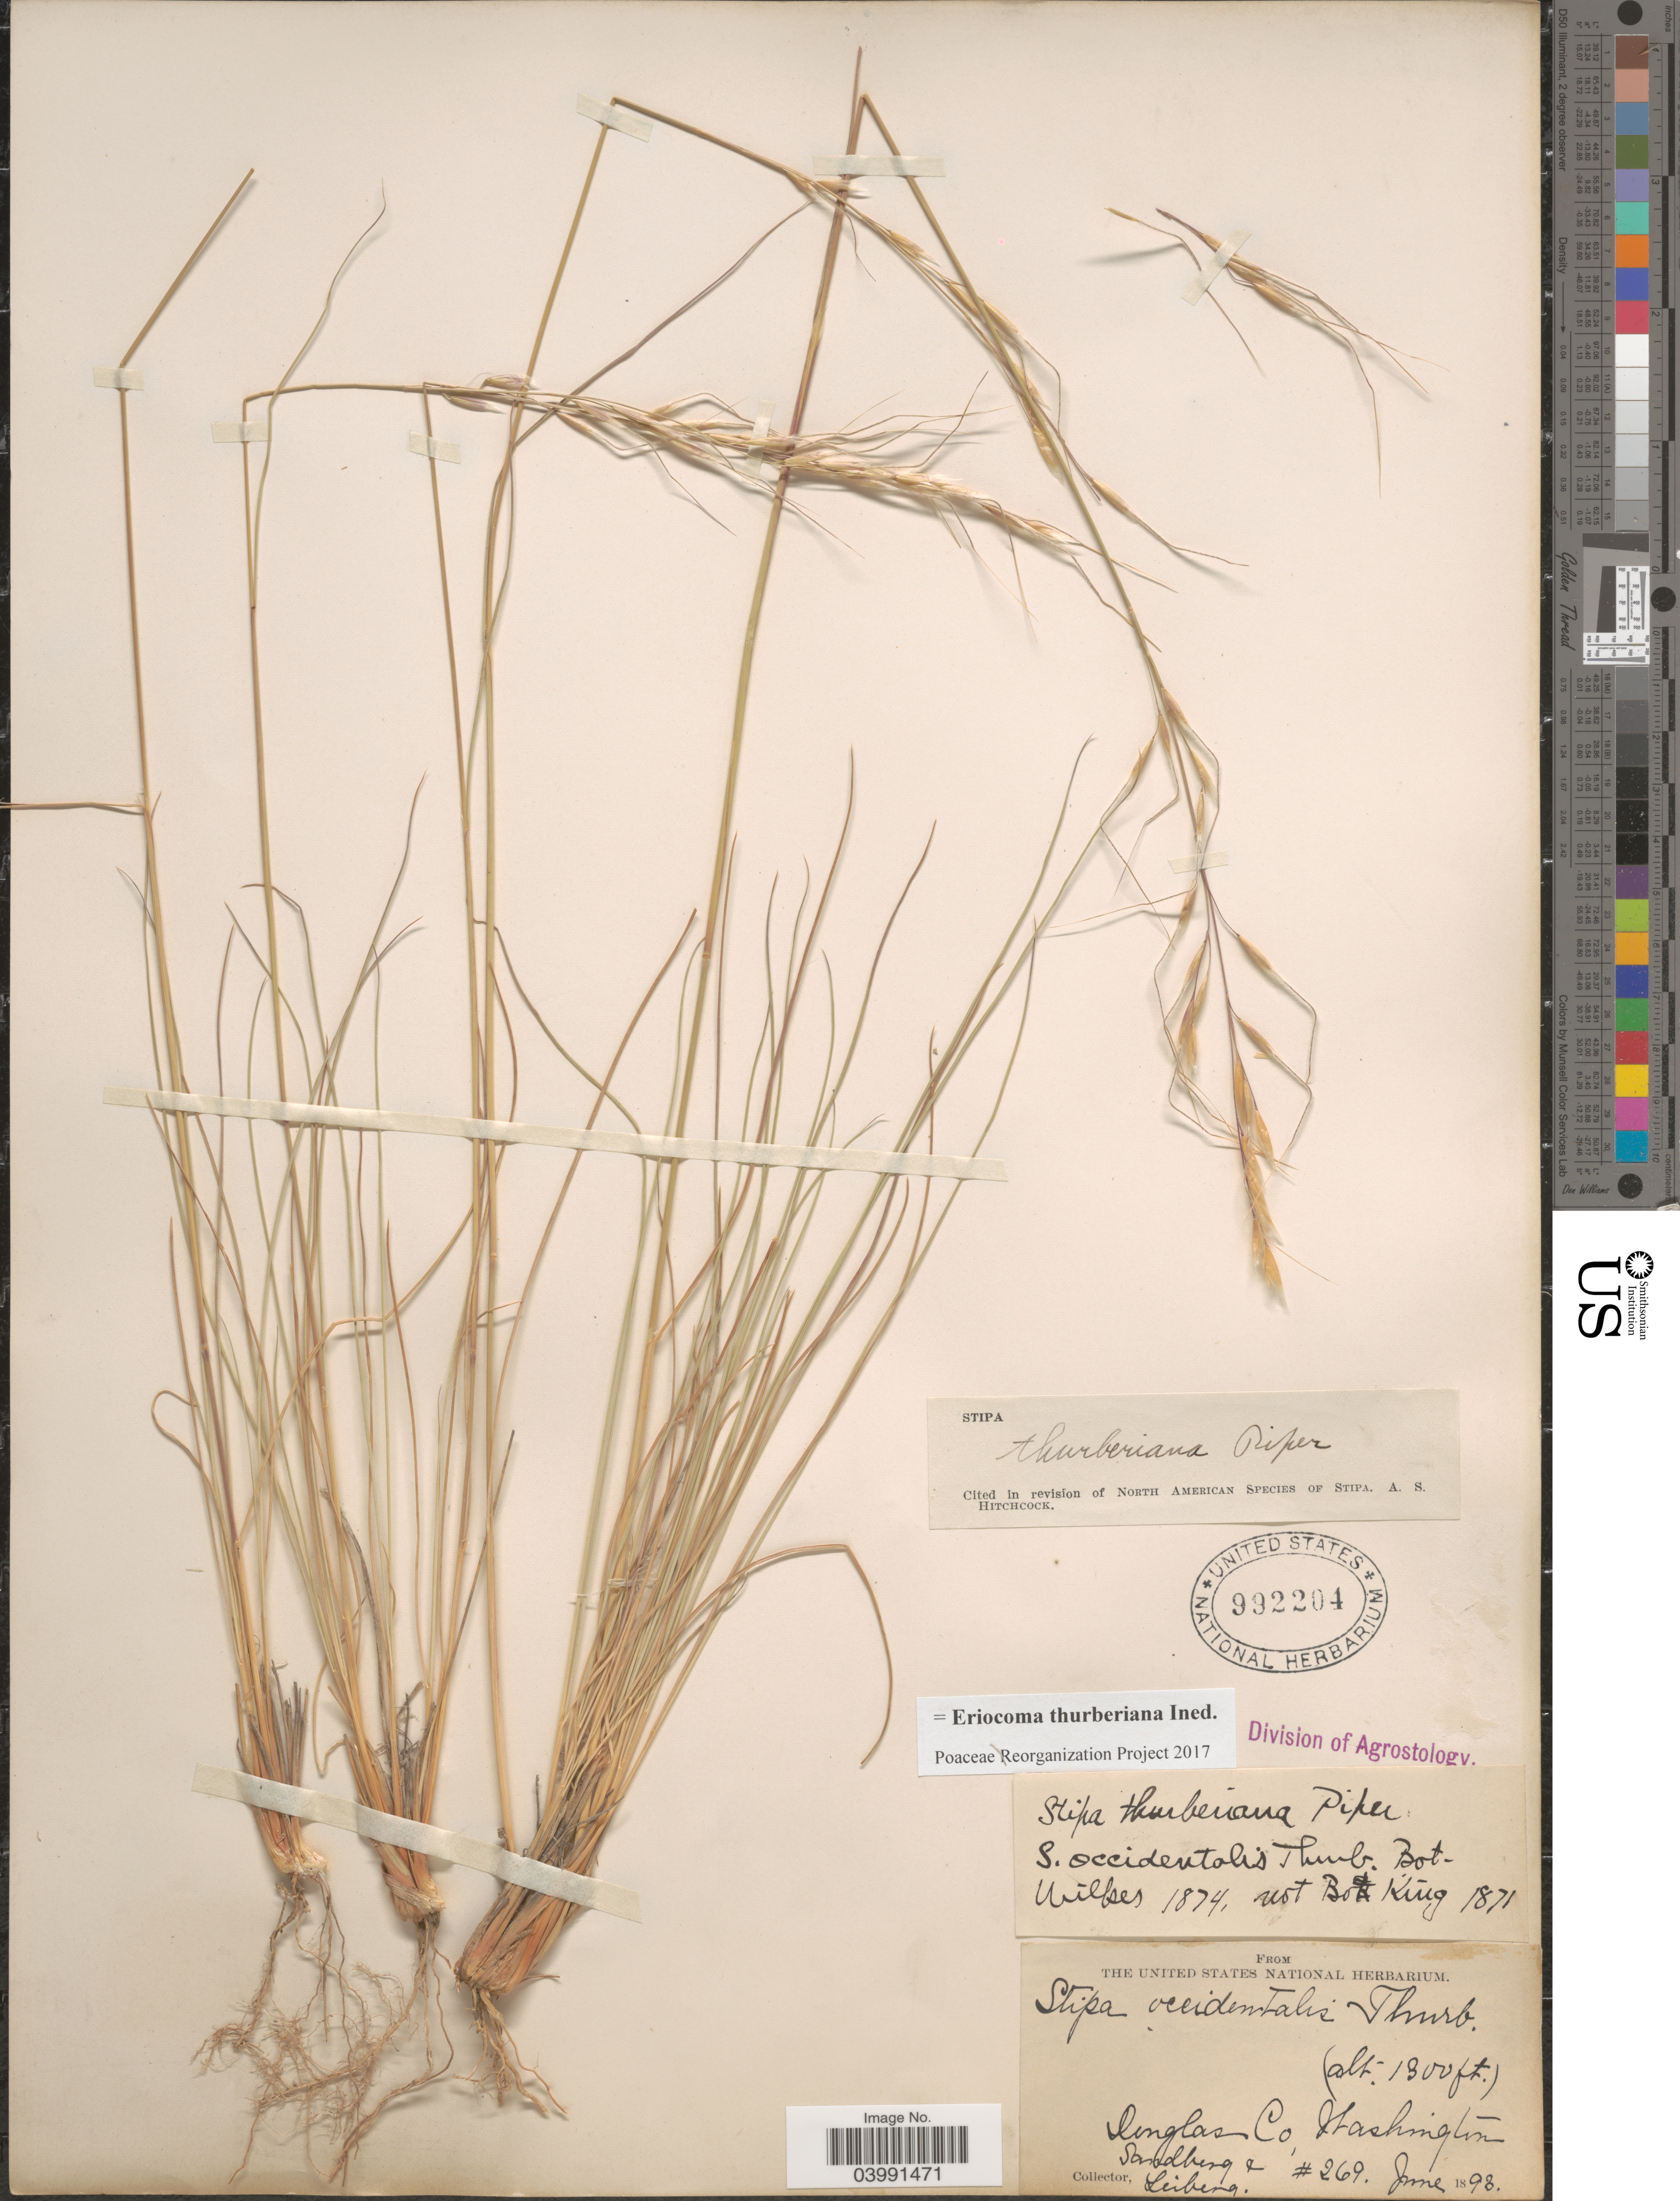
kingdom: Plantae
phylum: Tracheophyta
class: Liliopsida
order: Poales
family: Poaceae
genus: Eriocoma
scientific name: Eriocoma thurberiana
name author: (Piper) Romasch.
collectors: Sandberg & -. Leiberg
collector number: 269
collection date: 1893-06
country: United States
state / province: Washington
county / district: Douglas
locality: Douglas Co.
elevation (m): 396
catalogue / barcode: US 992204